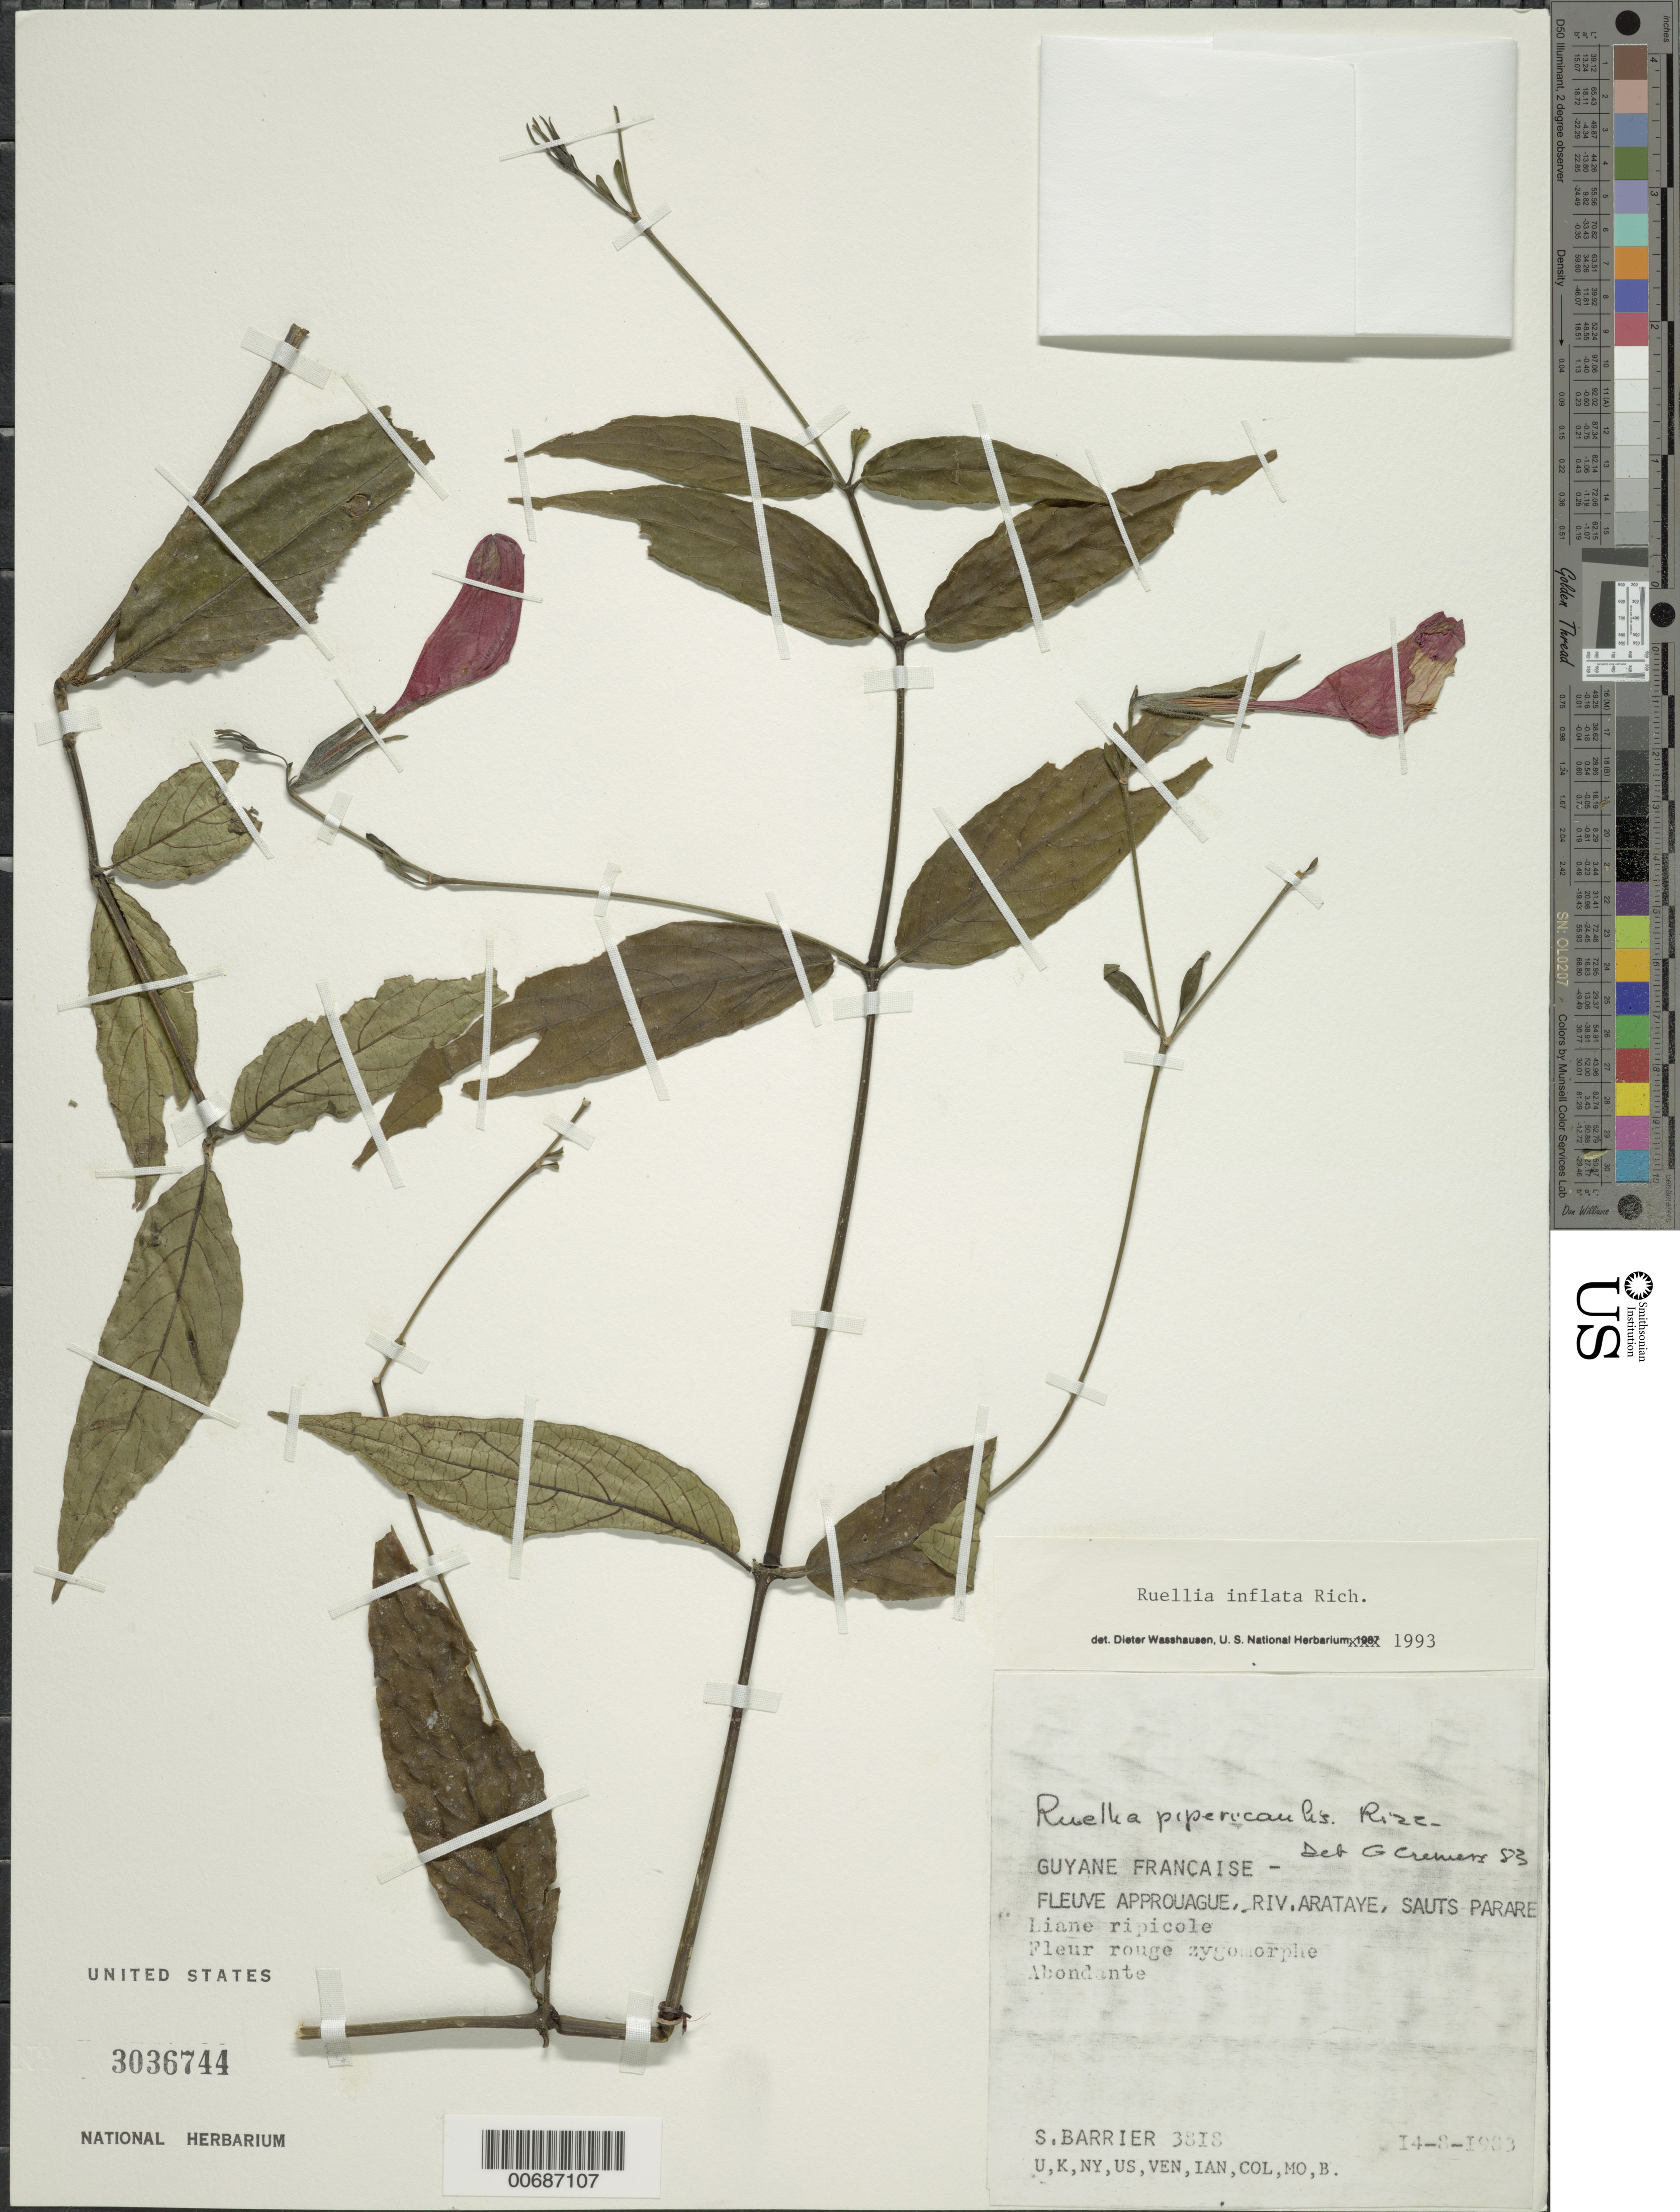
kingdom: Plantae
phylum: Tracheophyta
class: Magnoliopsida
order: Lamiales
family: Acanthaceae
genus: Ruellia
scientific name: Ruellia inflata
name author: Rich.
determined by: Wasshausen, Dieter C., (BOT), Smithsonian Institution - National Museum of Natural History (UNITED STATES)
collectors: S. Barrier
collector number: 3818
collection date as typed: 14-Aug-83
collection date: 1983-08-14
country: French Guiana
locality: Rivière Arataye, Saut Pararé (rapids) (ca. 20 km upstream from cofluence with Approuague River)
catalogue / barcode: US 3036744